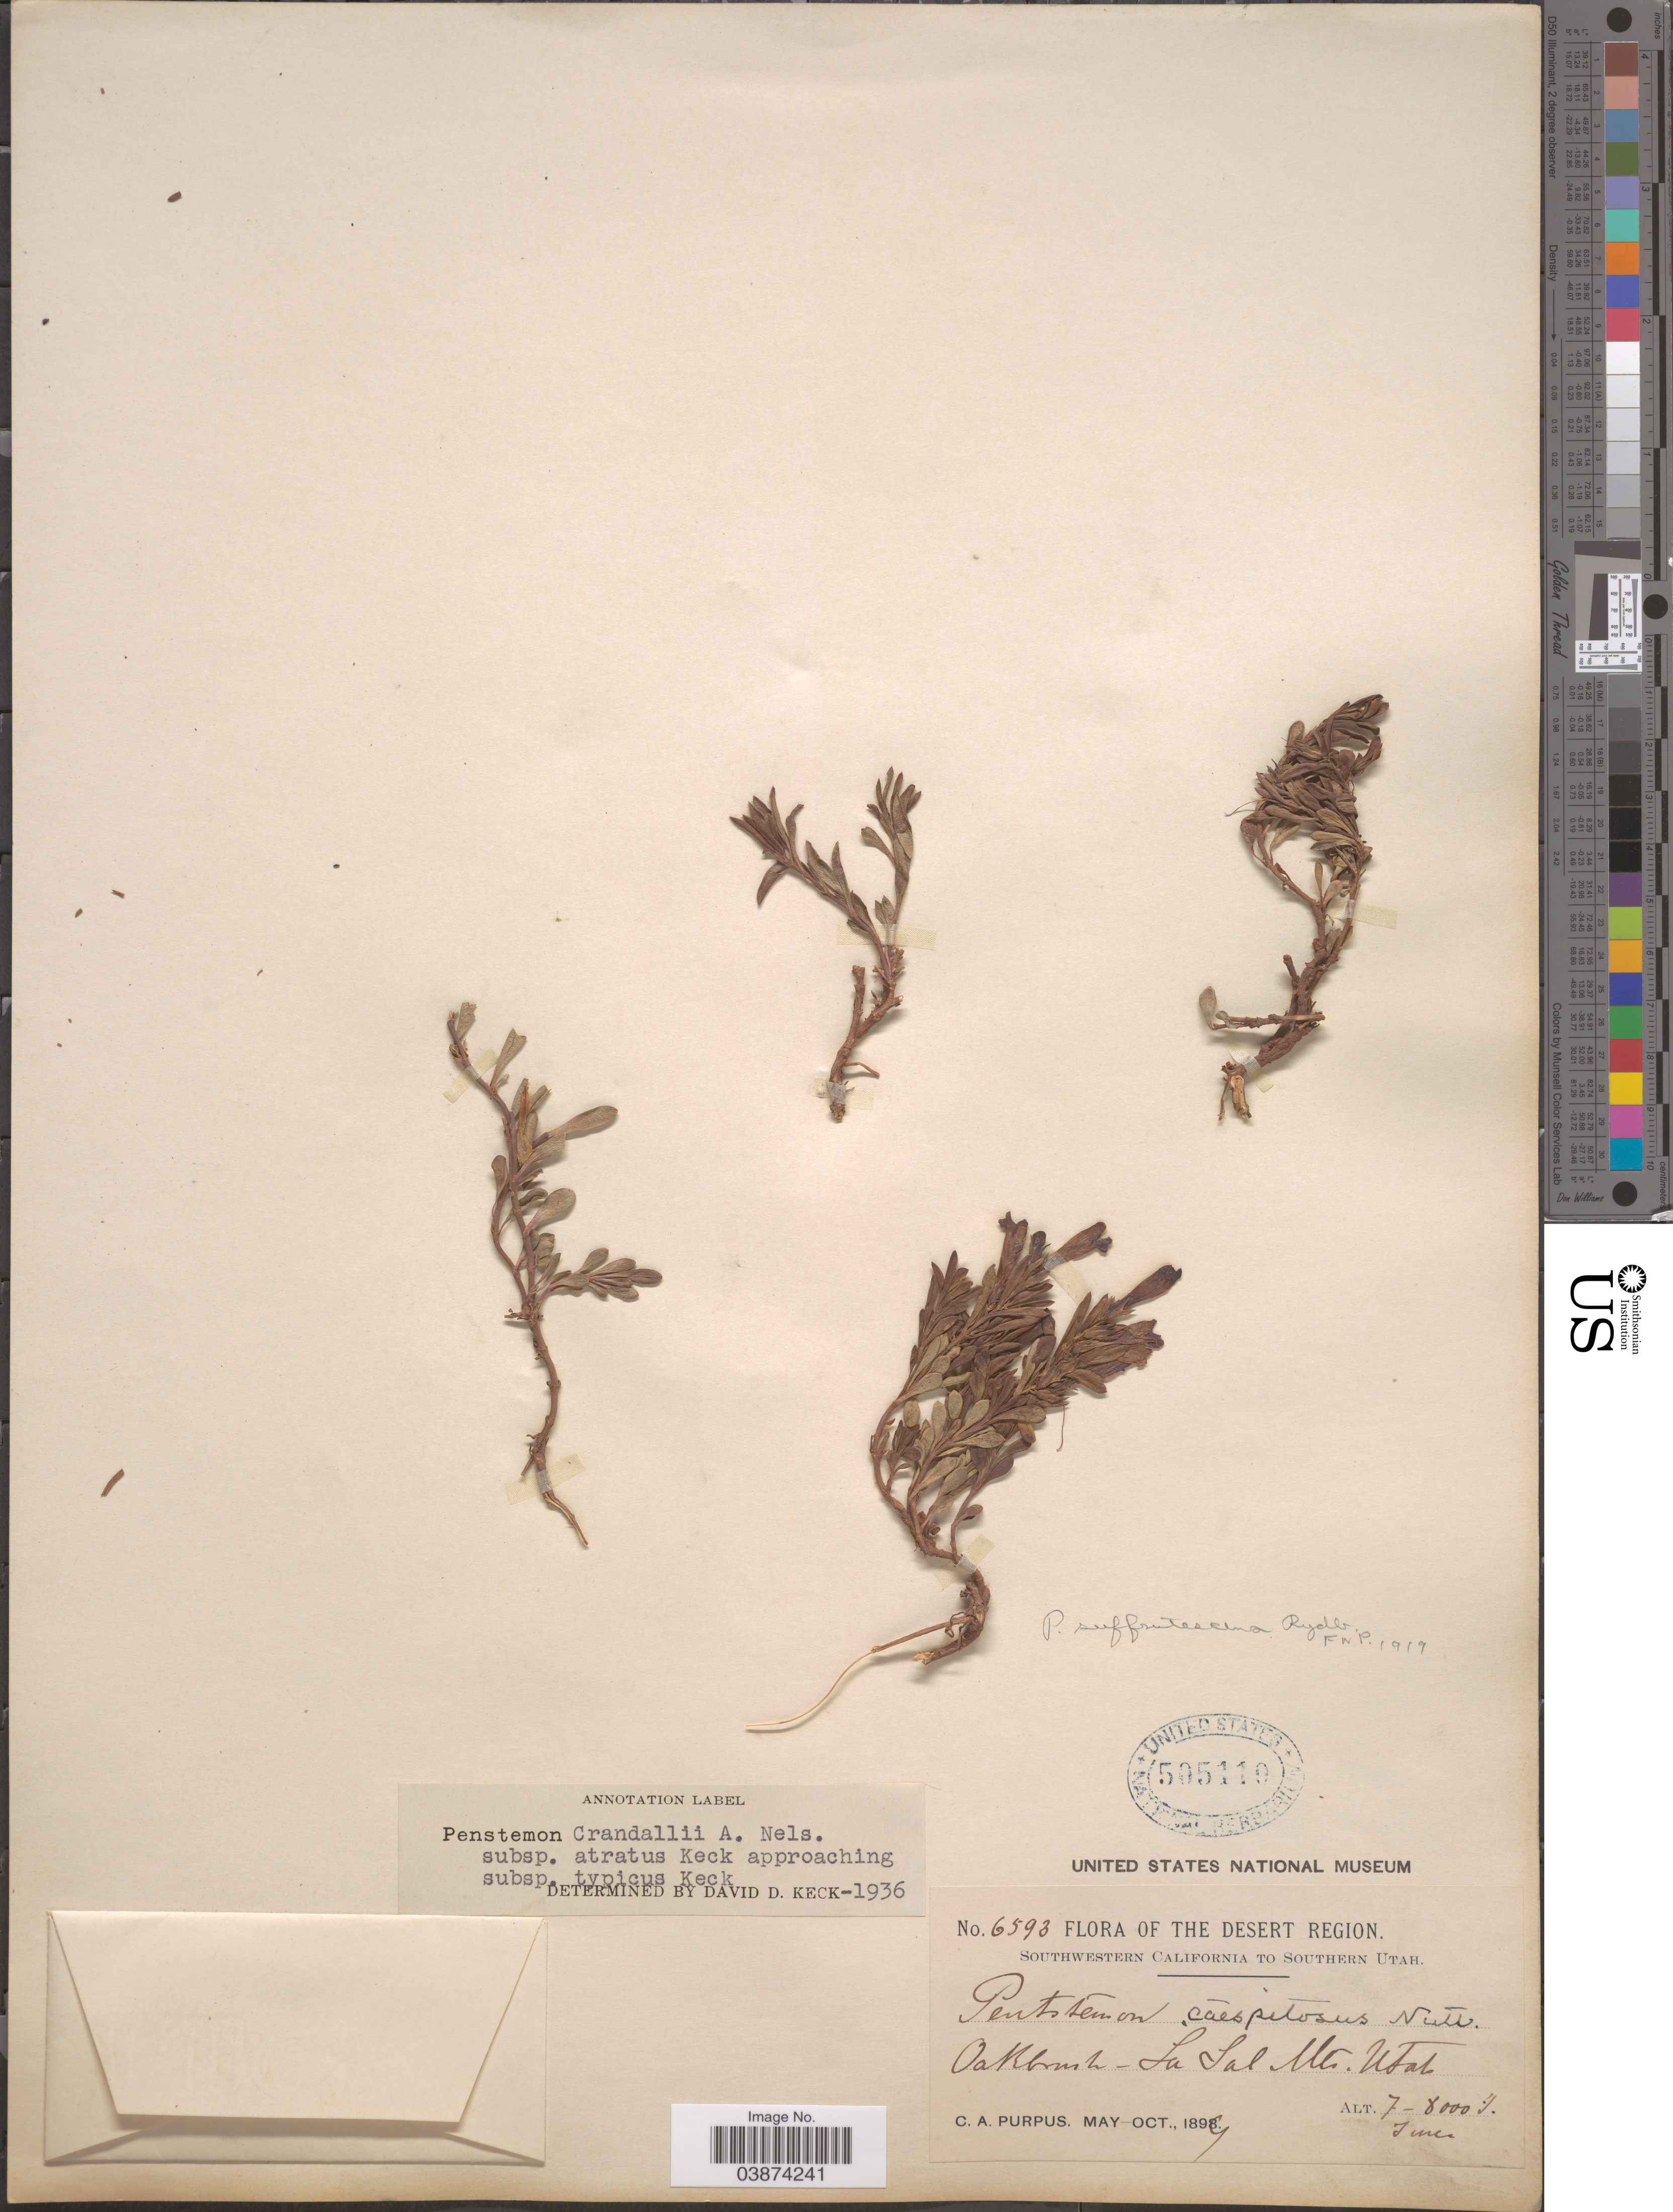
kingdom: Plantae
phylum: Tracheophyta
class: Magnoliopsida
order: Lamiales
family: Plantaginaceae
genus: Penstemon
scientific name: Penstemon crandallii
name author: A. Nelson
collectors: C. A. Purpus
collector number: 6593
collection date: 1894-06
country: United States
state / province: Utah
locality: The Desert Region. Southern Utah. Oak brush - La Sal Mts.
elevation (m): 2134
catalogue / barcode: US 505110